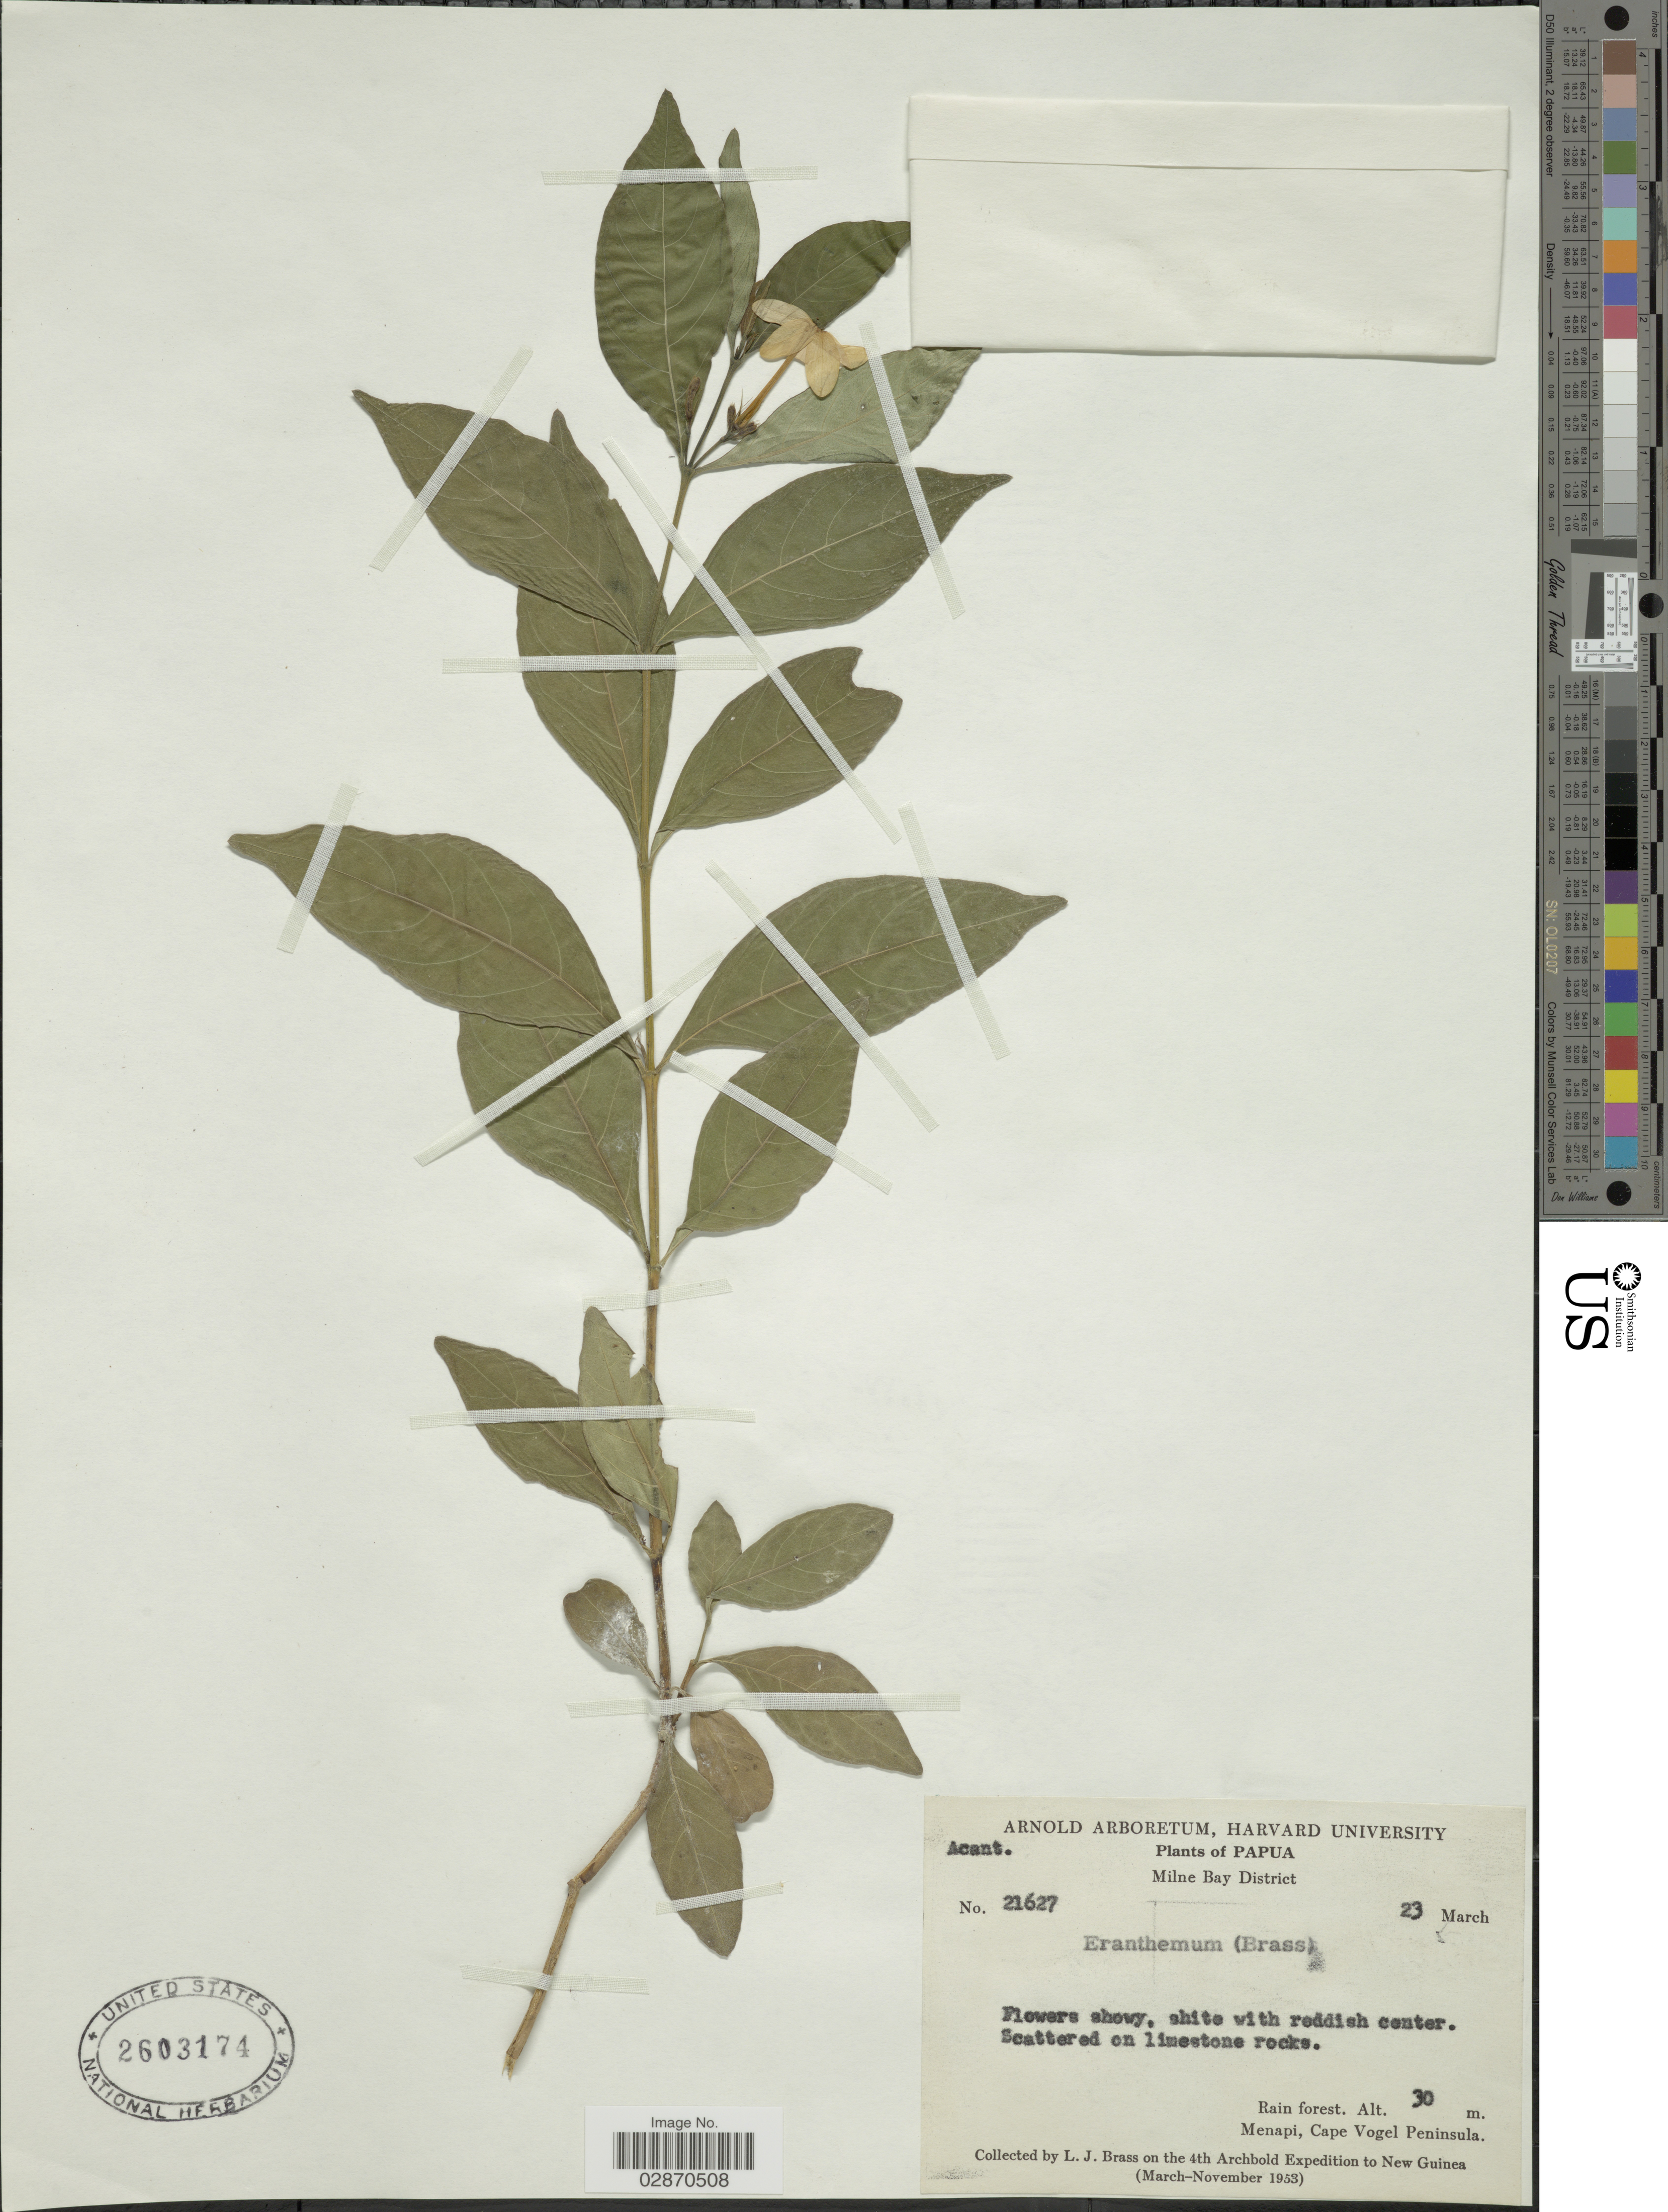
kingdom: Plantae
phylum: Tracheophyta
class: Magnoliopsida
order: Lamiales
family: Acanthaceae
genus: Pseuderanthemum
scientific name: Pseuderanthemum sp.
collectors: L. J. Brass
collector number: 21627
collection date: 1953-03-23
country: Papua New Guinea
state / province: Milne Bay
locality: Papua. Milne Bay District. Rain forest. Menapi, Cape Vogel Peninsula.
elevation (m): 30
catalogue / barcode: US 2603174